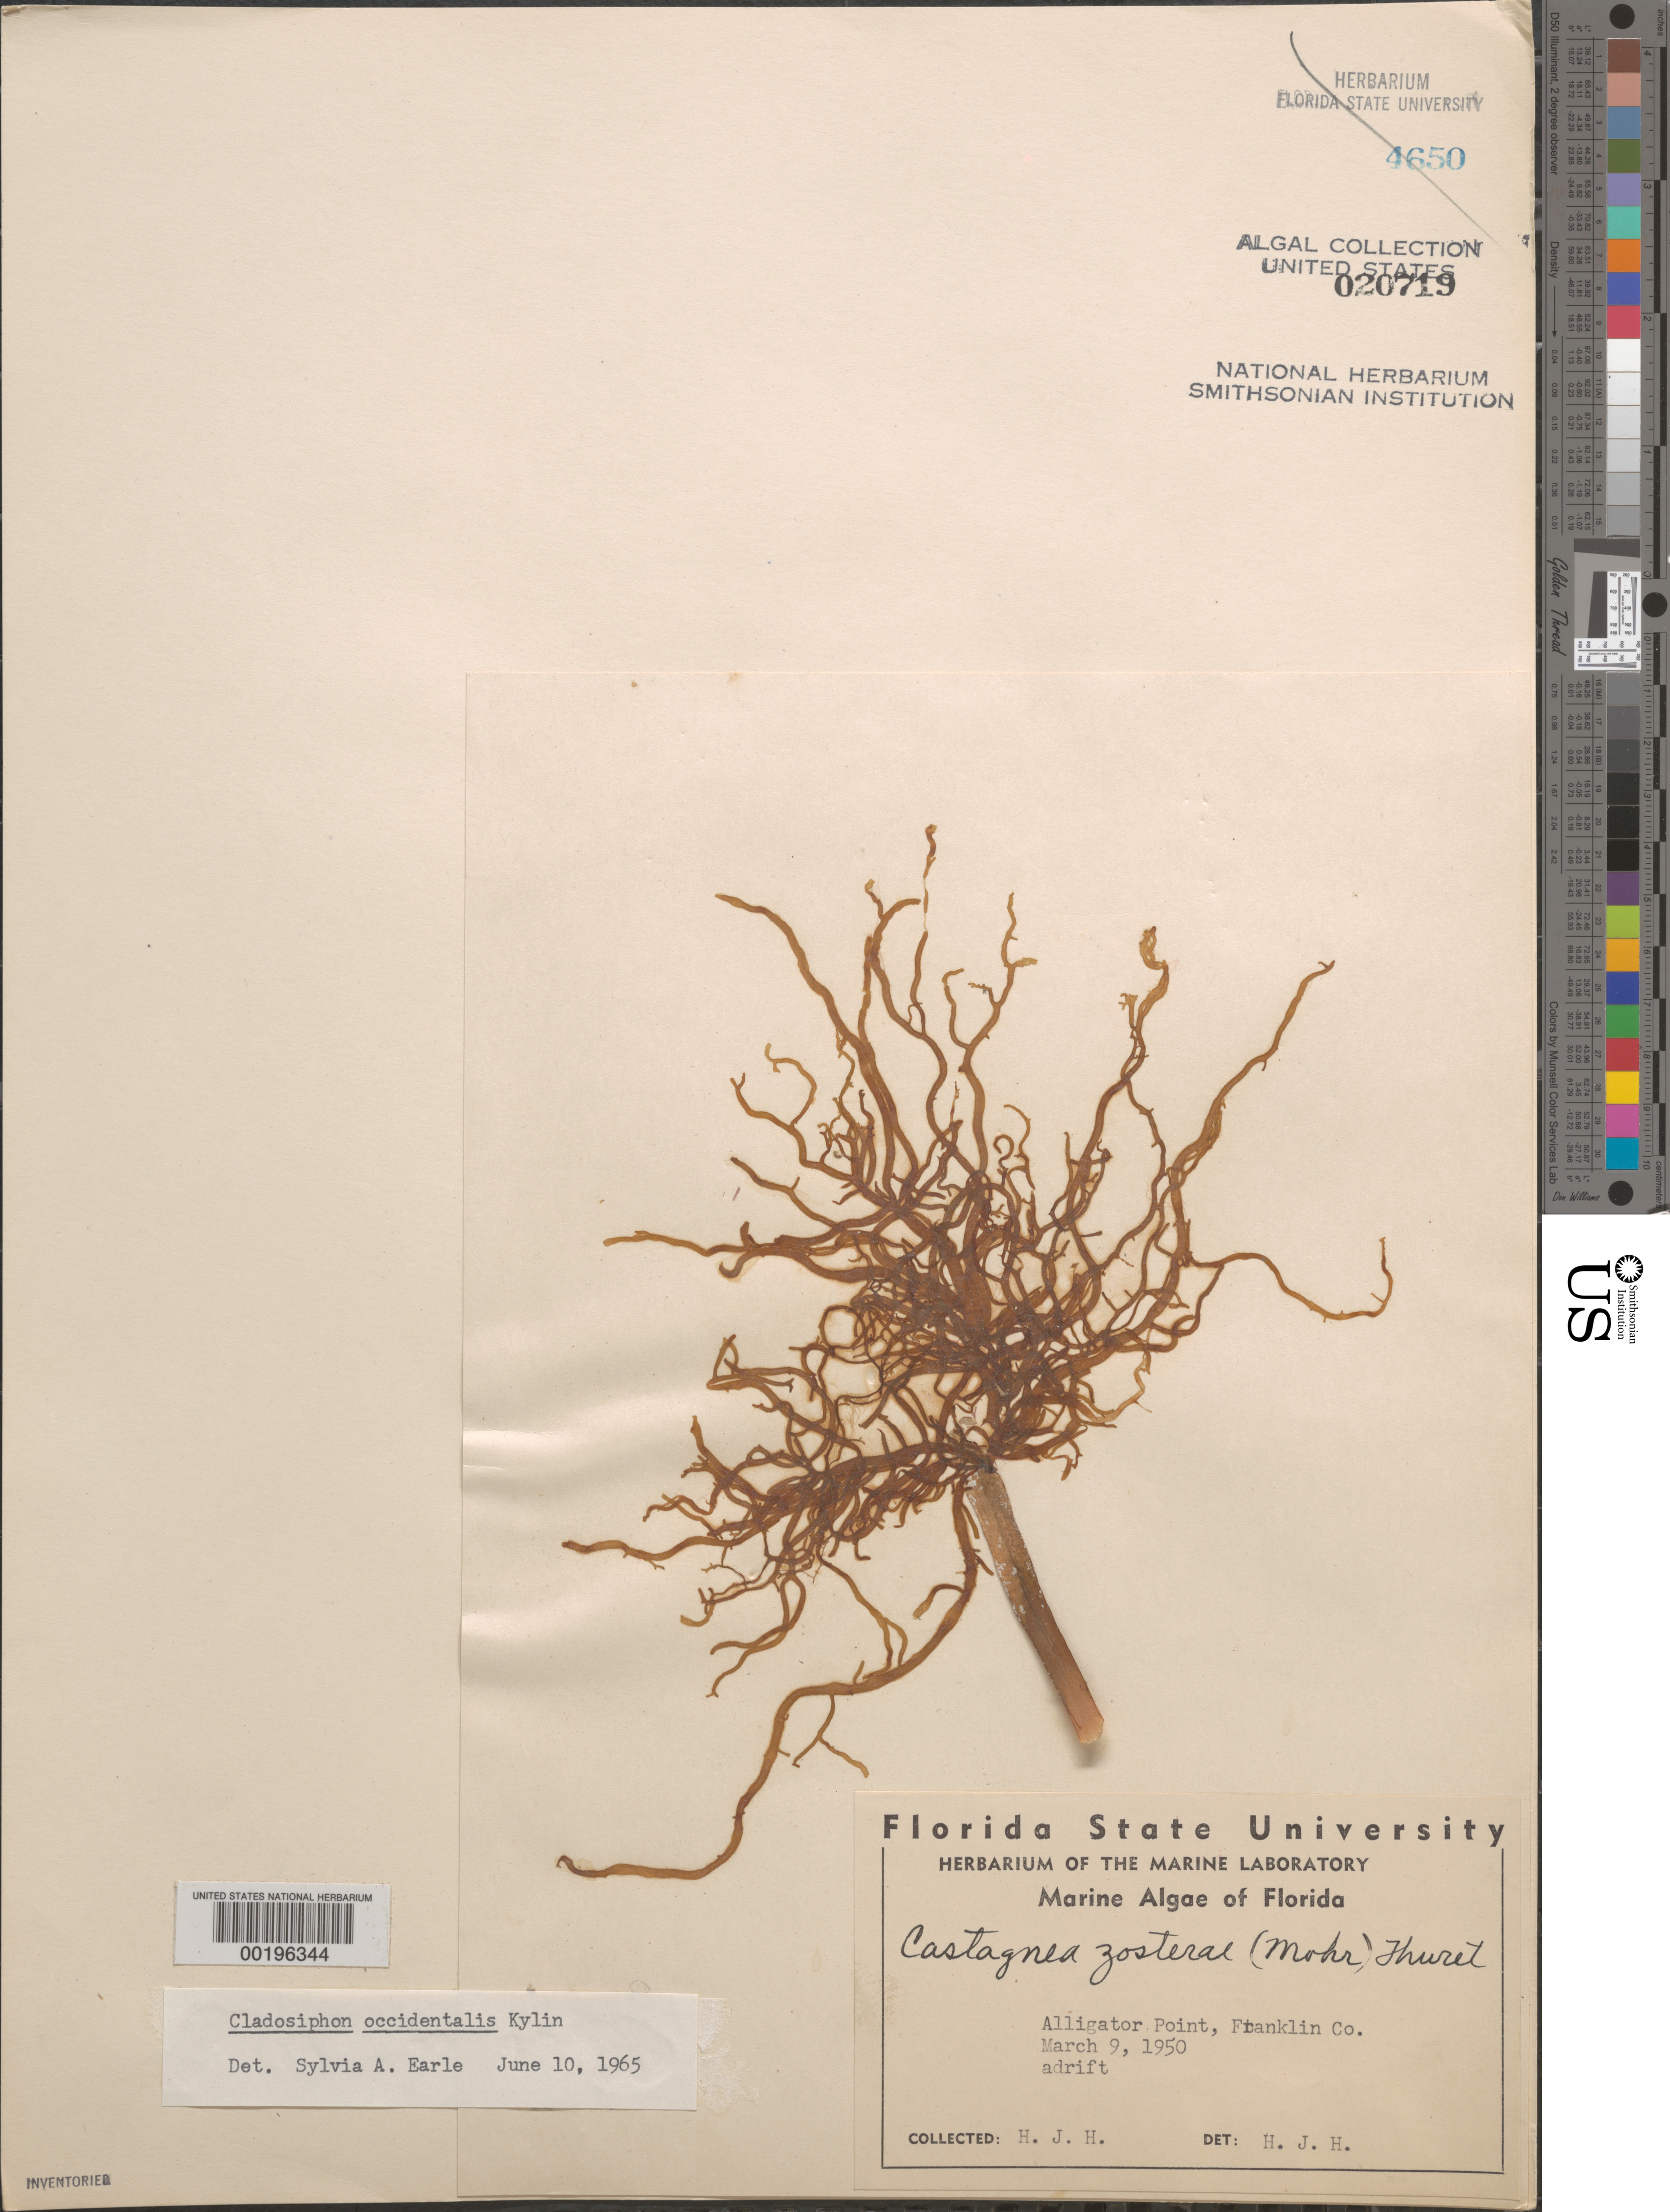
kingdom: Chromista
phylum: Ochrophyta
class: Phaeophyceae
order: Ectocarpales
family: Chordariaceae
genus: Cladosiphon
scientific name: Cladosiphon occidentalis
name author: Kylin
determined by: Earle, S. A.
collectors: H. J. Humm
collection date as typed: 09 Mar 1950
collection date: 1950-03-09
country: United States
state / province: Florida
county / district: Franklin County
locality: Alligator Point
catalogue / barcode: US 20719